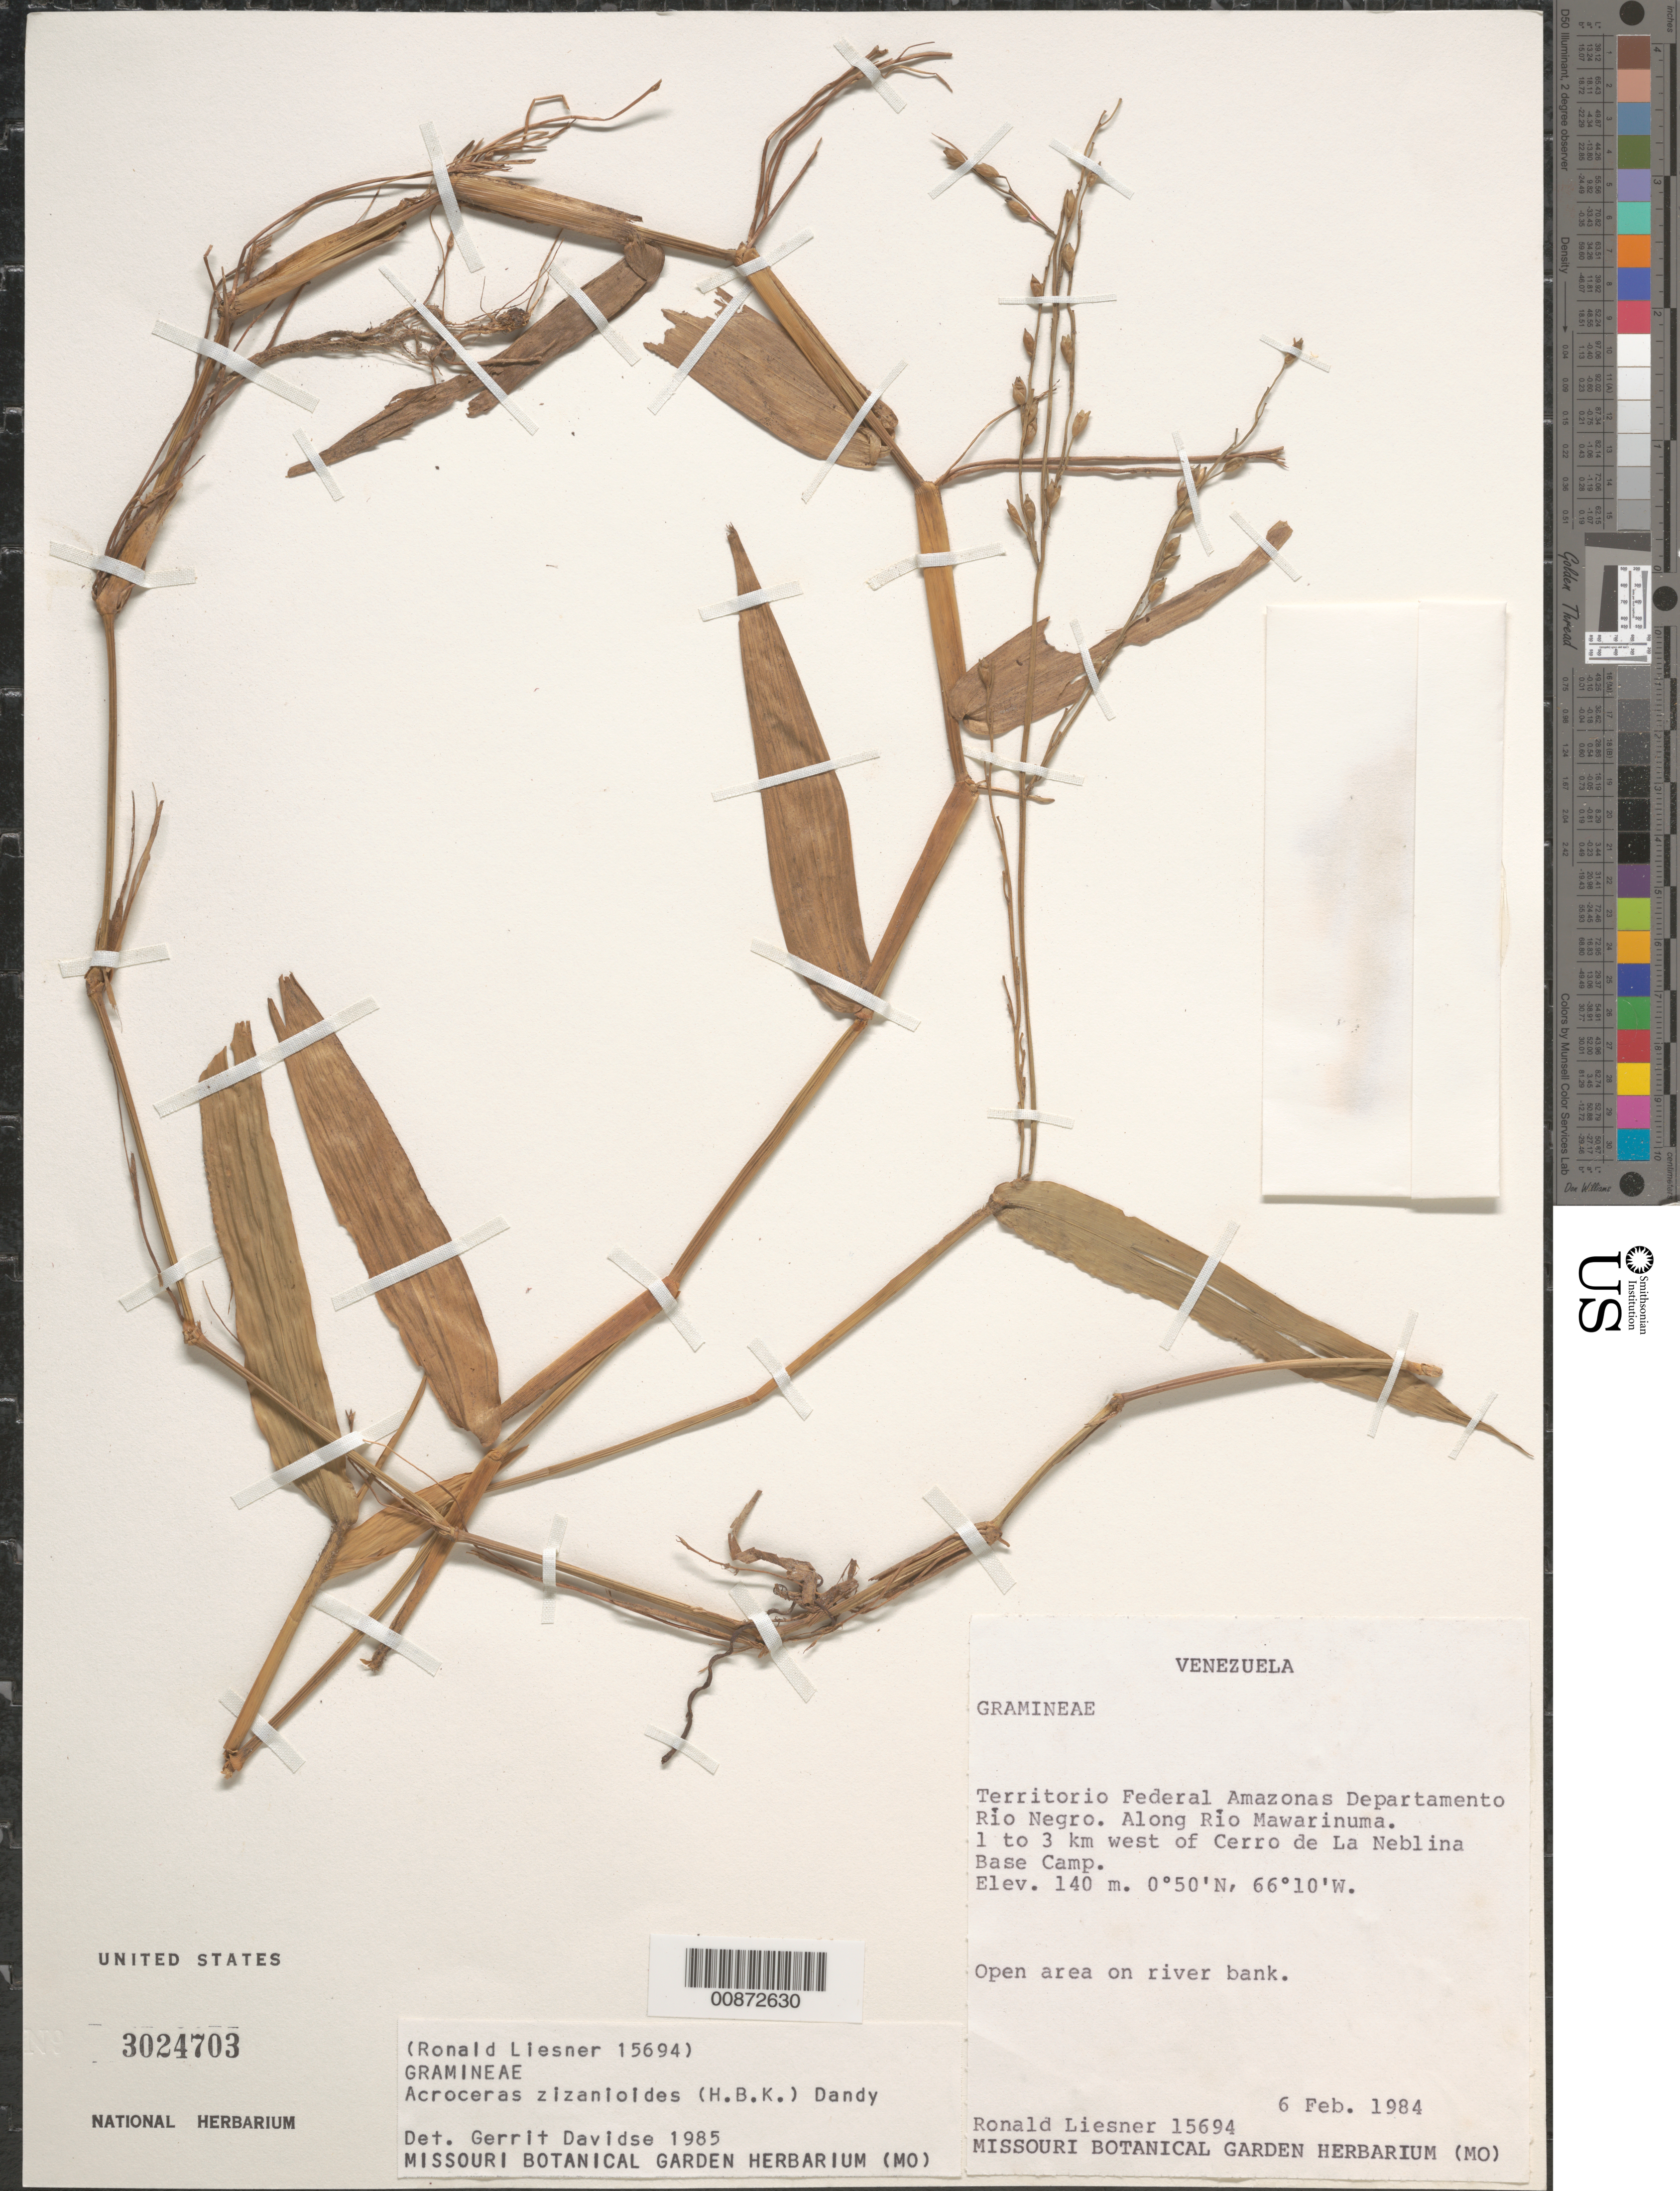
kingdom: Plantae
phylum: Tracheophyta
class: Liliopsida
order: Poales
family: Poaceae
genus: Acroceras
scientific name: Acroceras zizanioides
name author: (Kunth) Dandy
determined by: Davidse, Gerrit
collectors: R. L. Liesner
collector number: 15694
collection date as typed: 6-Feb-84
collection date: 1984-02-06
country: Venezuela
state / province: Amazonas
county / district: Río Negro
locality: Río Mawarinuma, 1-3 km W of Cerro de La Neblina Base Camp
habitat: Open area on river bank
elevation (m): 140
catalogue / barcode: US 3024703